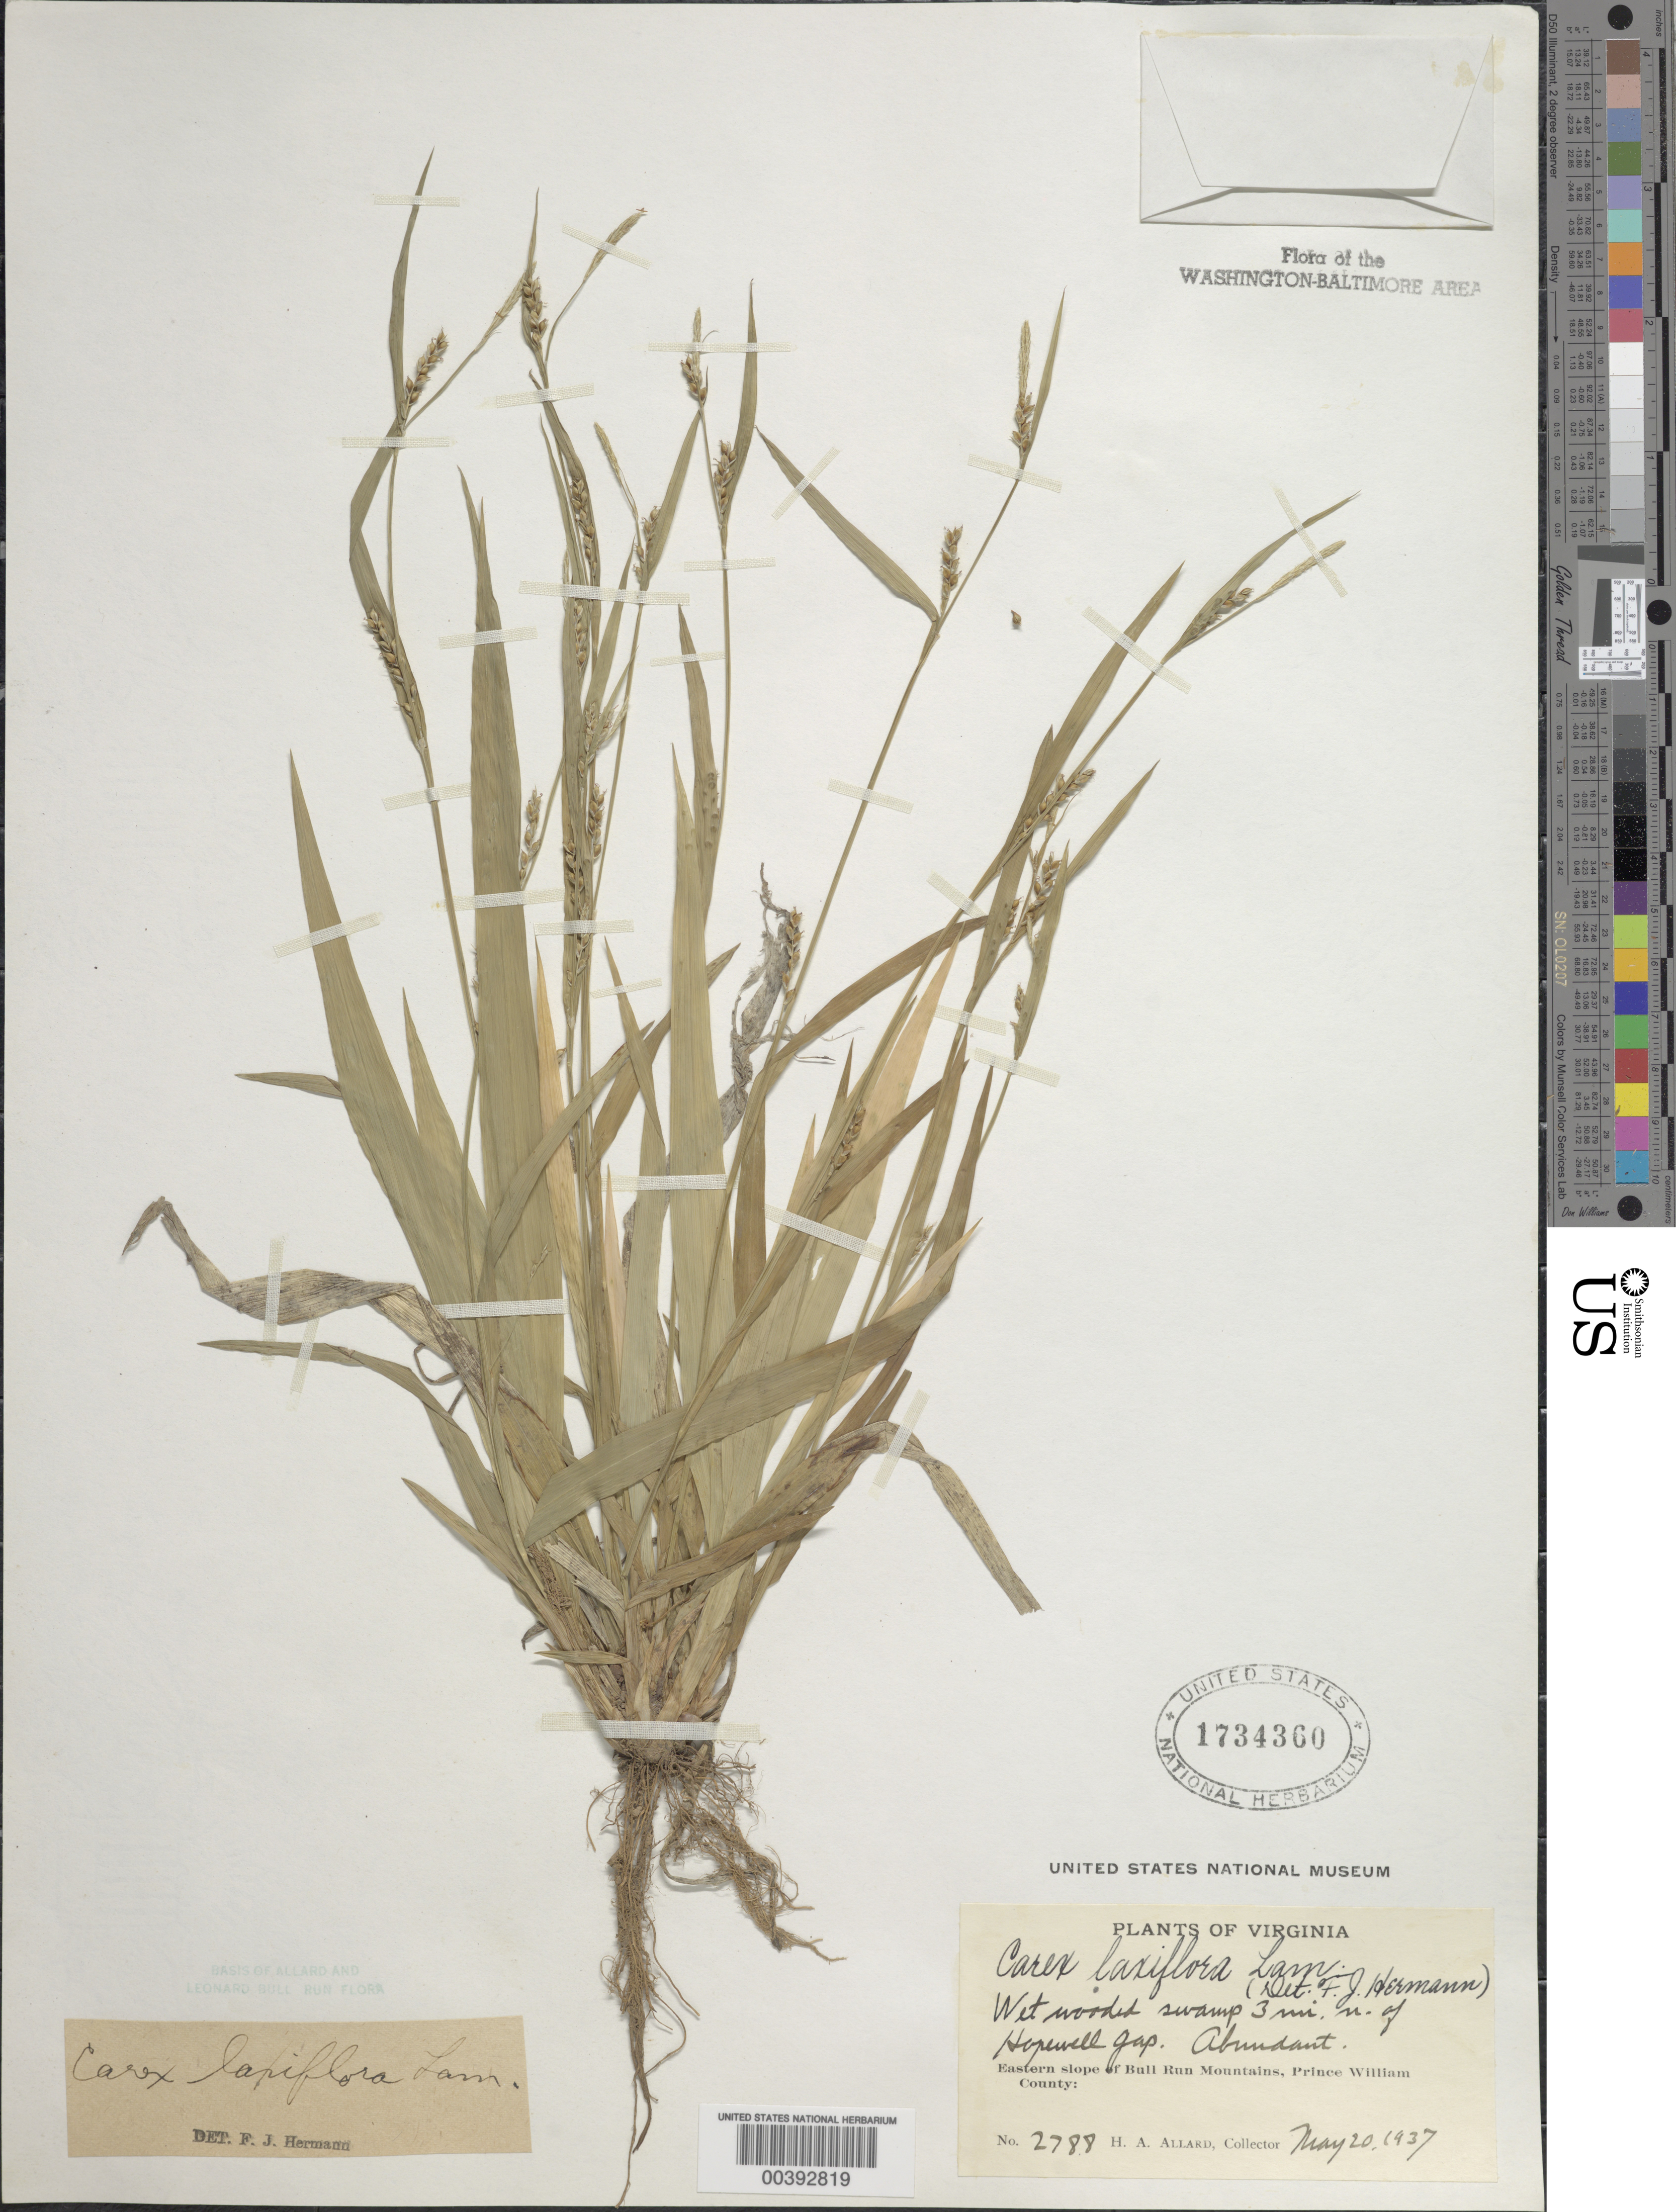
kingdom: Plantae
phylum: Tracheophyta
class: Liliopsida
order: Poales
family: Cyperaceae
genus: Carex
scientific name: Carex laxiflora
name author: Lam.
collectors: H. A. Allard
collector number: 2788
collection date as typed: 20 May 1937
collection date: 1937-05-20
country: United States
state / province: Virginia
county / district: Prince William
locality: North of Hopewell Gap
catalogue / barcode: US 1734360